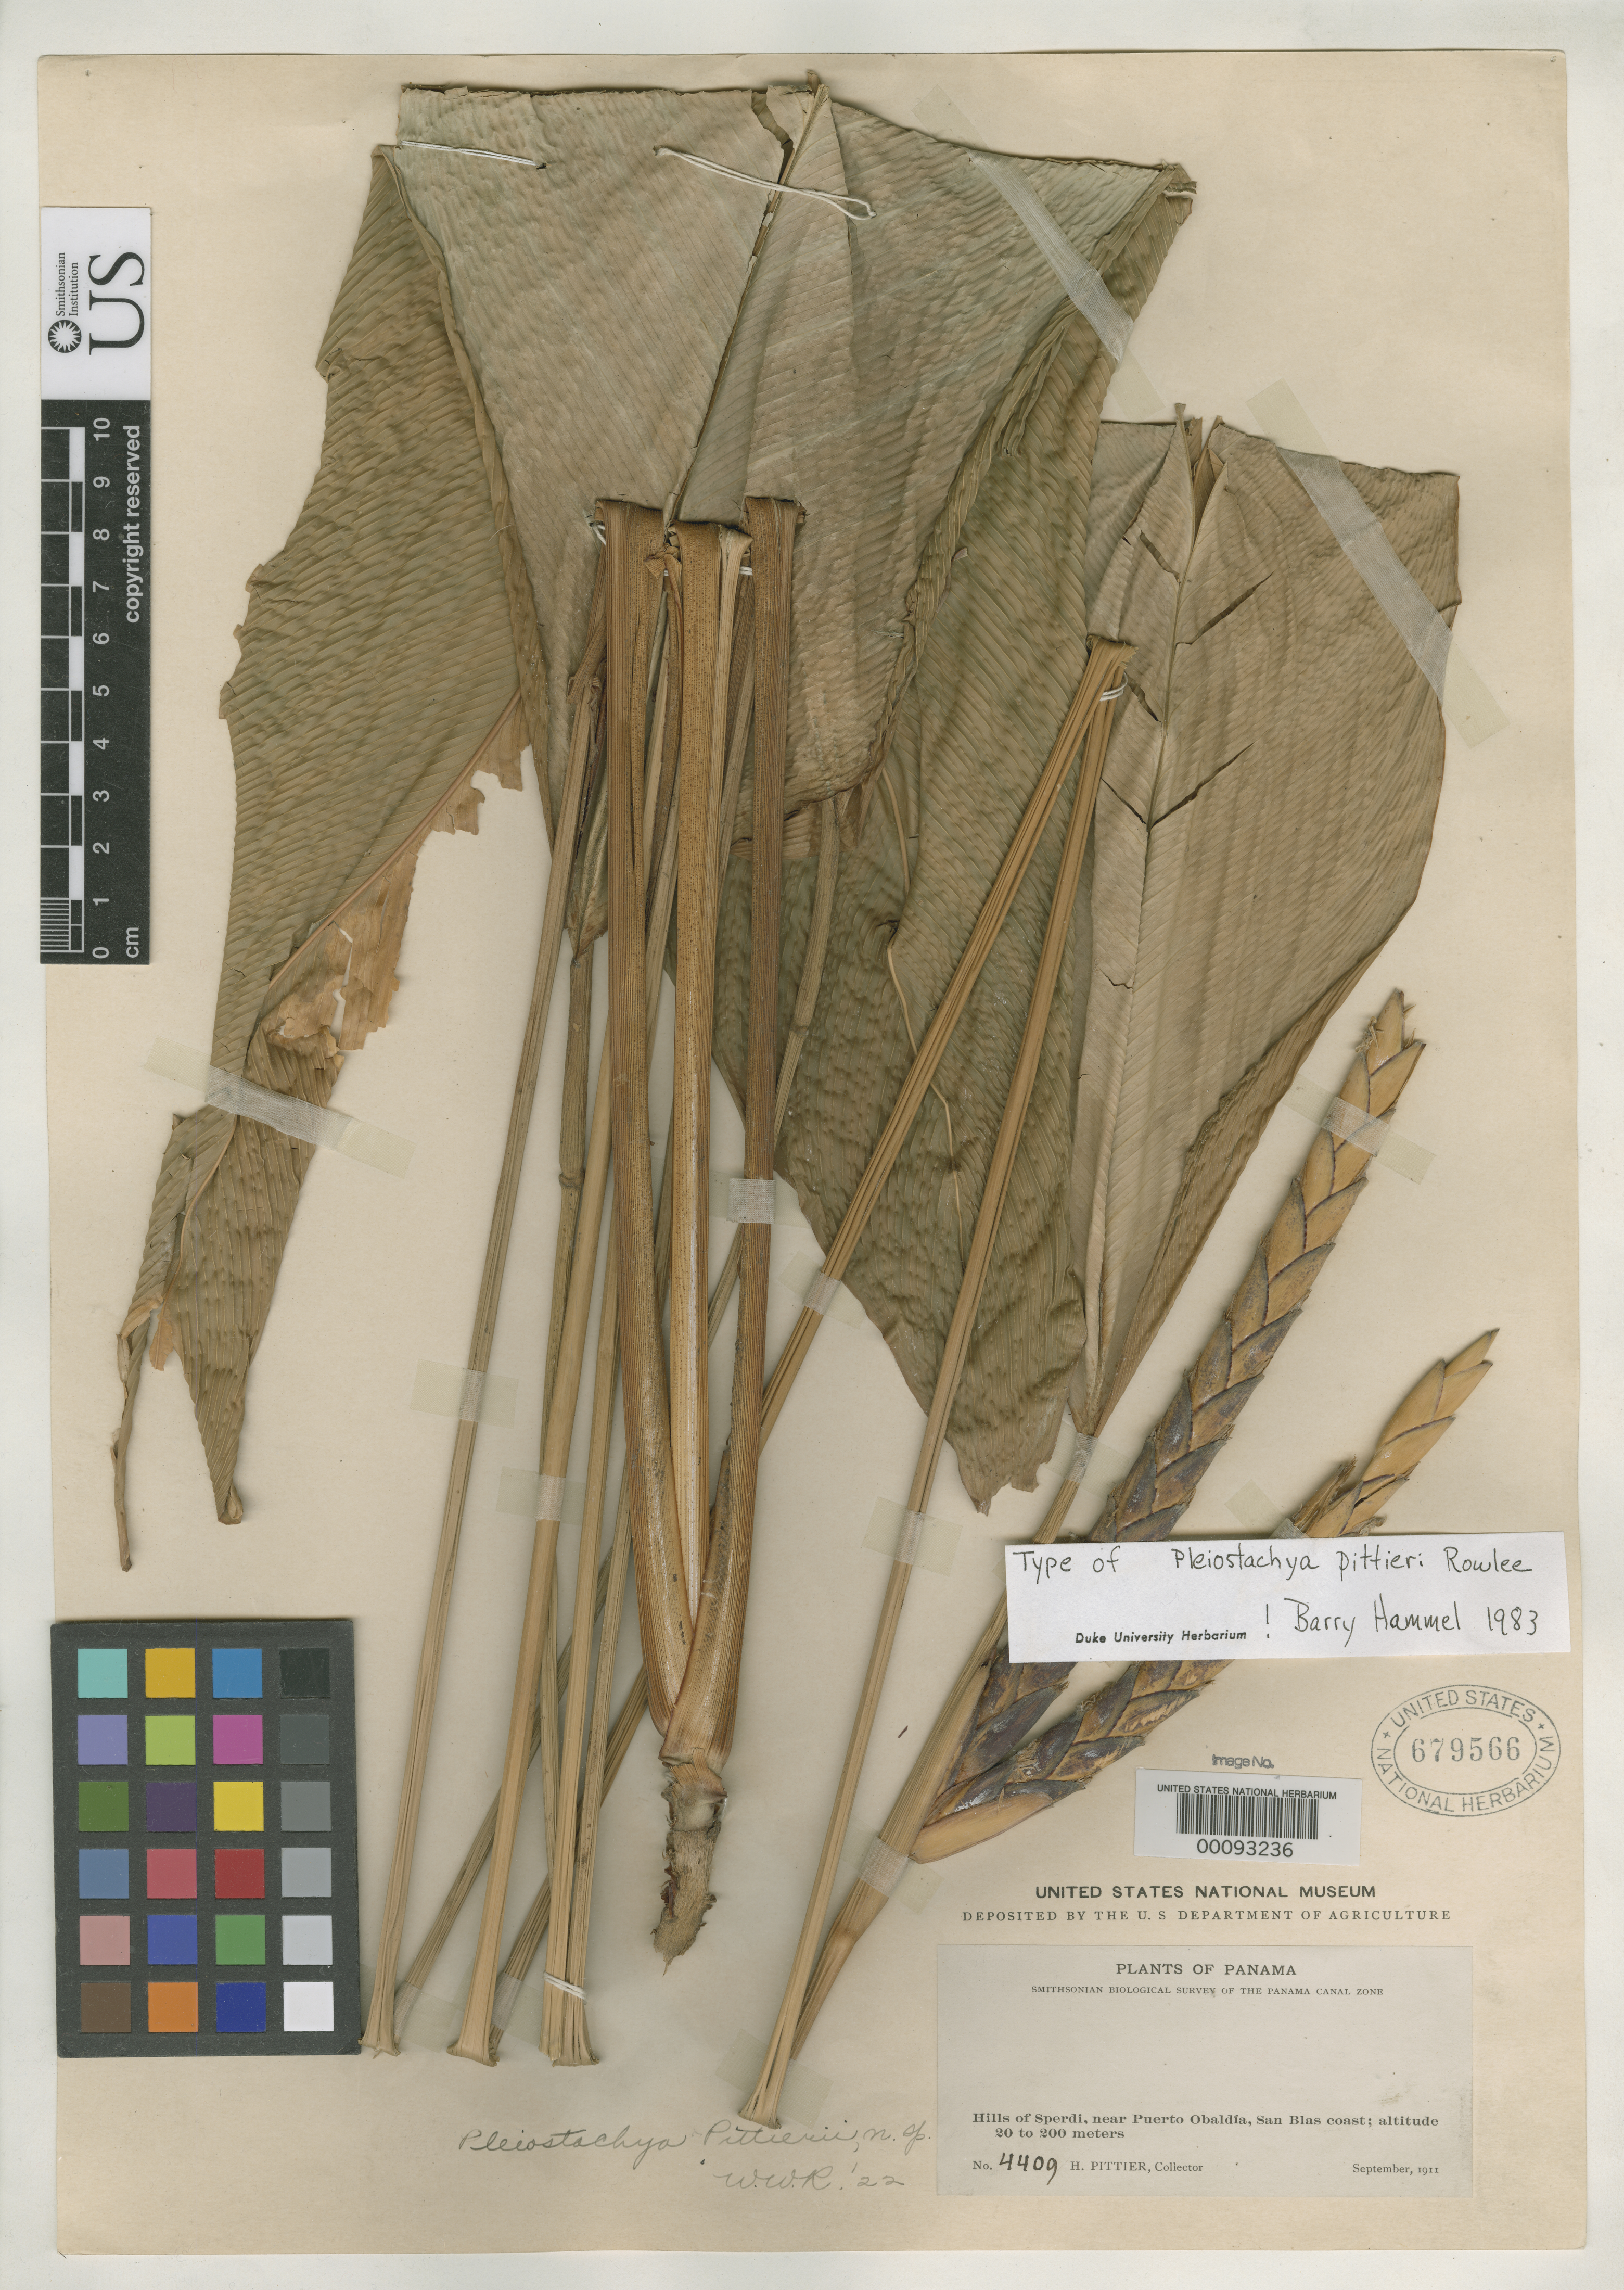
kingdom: Plantae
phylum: Tracheophyta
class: Liliopsida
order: Zingiberales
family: Marantaceae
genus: Pleiostachya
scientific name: Pleiostachya pittieri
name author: Rowlee ex Standl.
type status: Holotype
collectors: H. F. Pittier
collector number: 4409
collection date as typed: Sep 1911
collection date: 1911-09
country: Panama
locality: Sperdi, Puerto Obaldia, San Blas coast.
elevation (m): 200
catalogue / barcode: US 679566